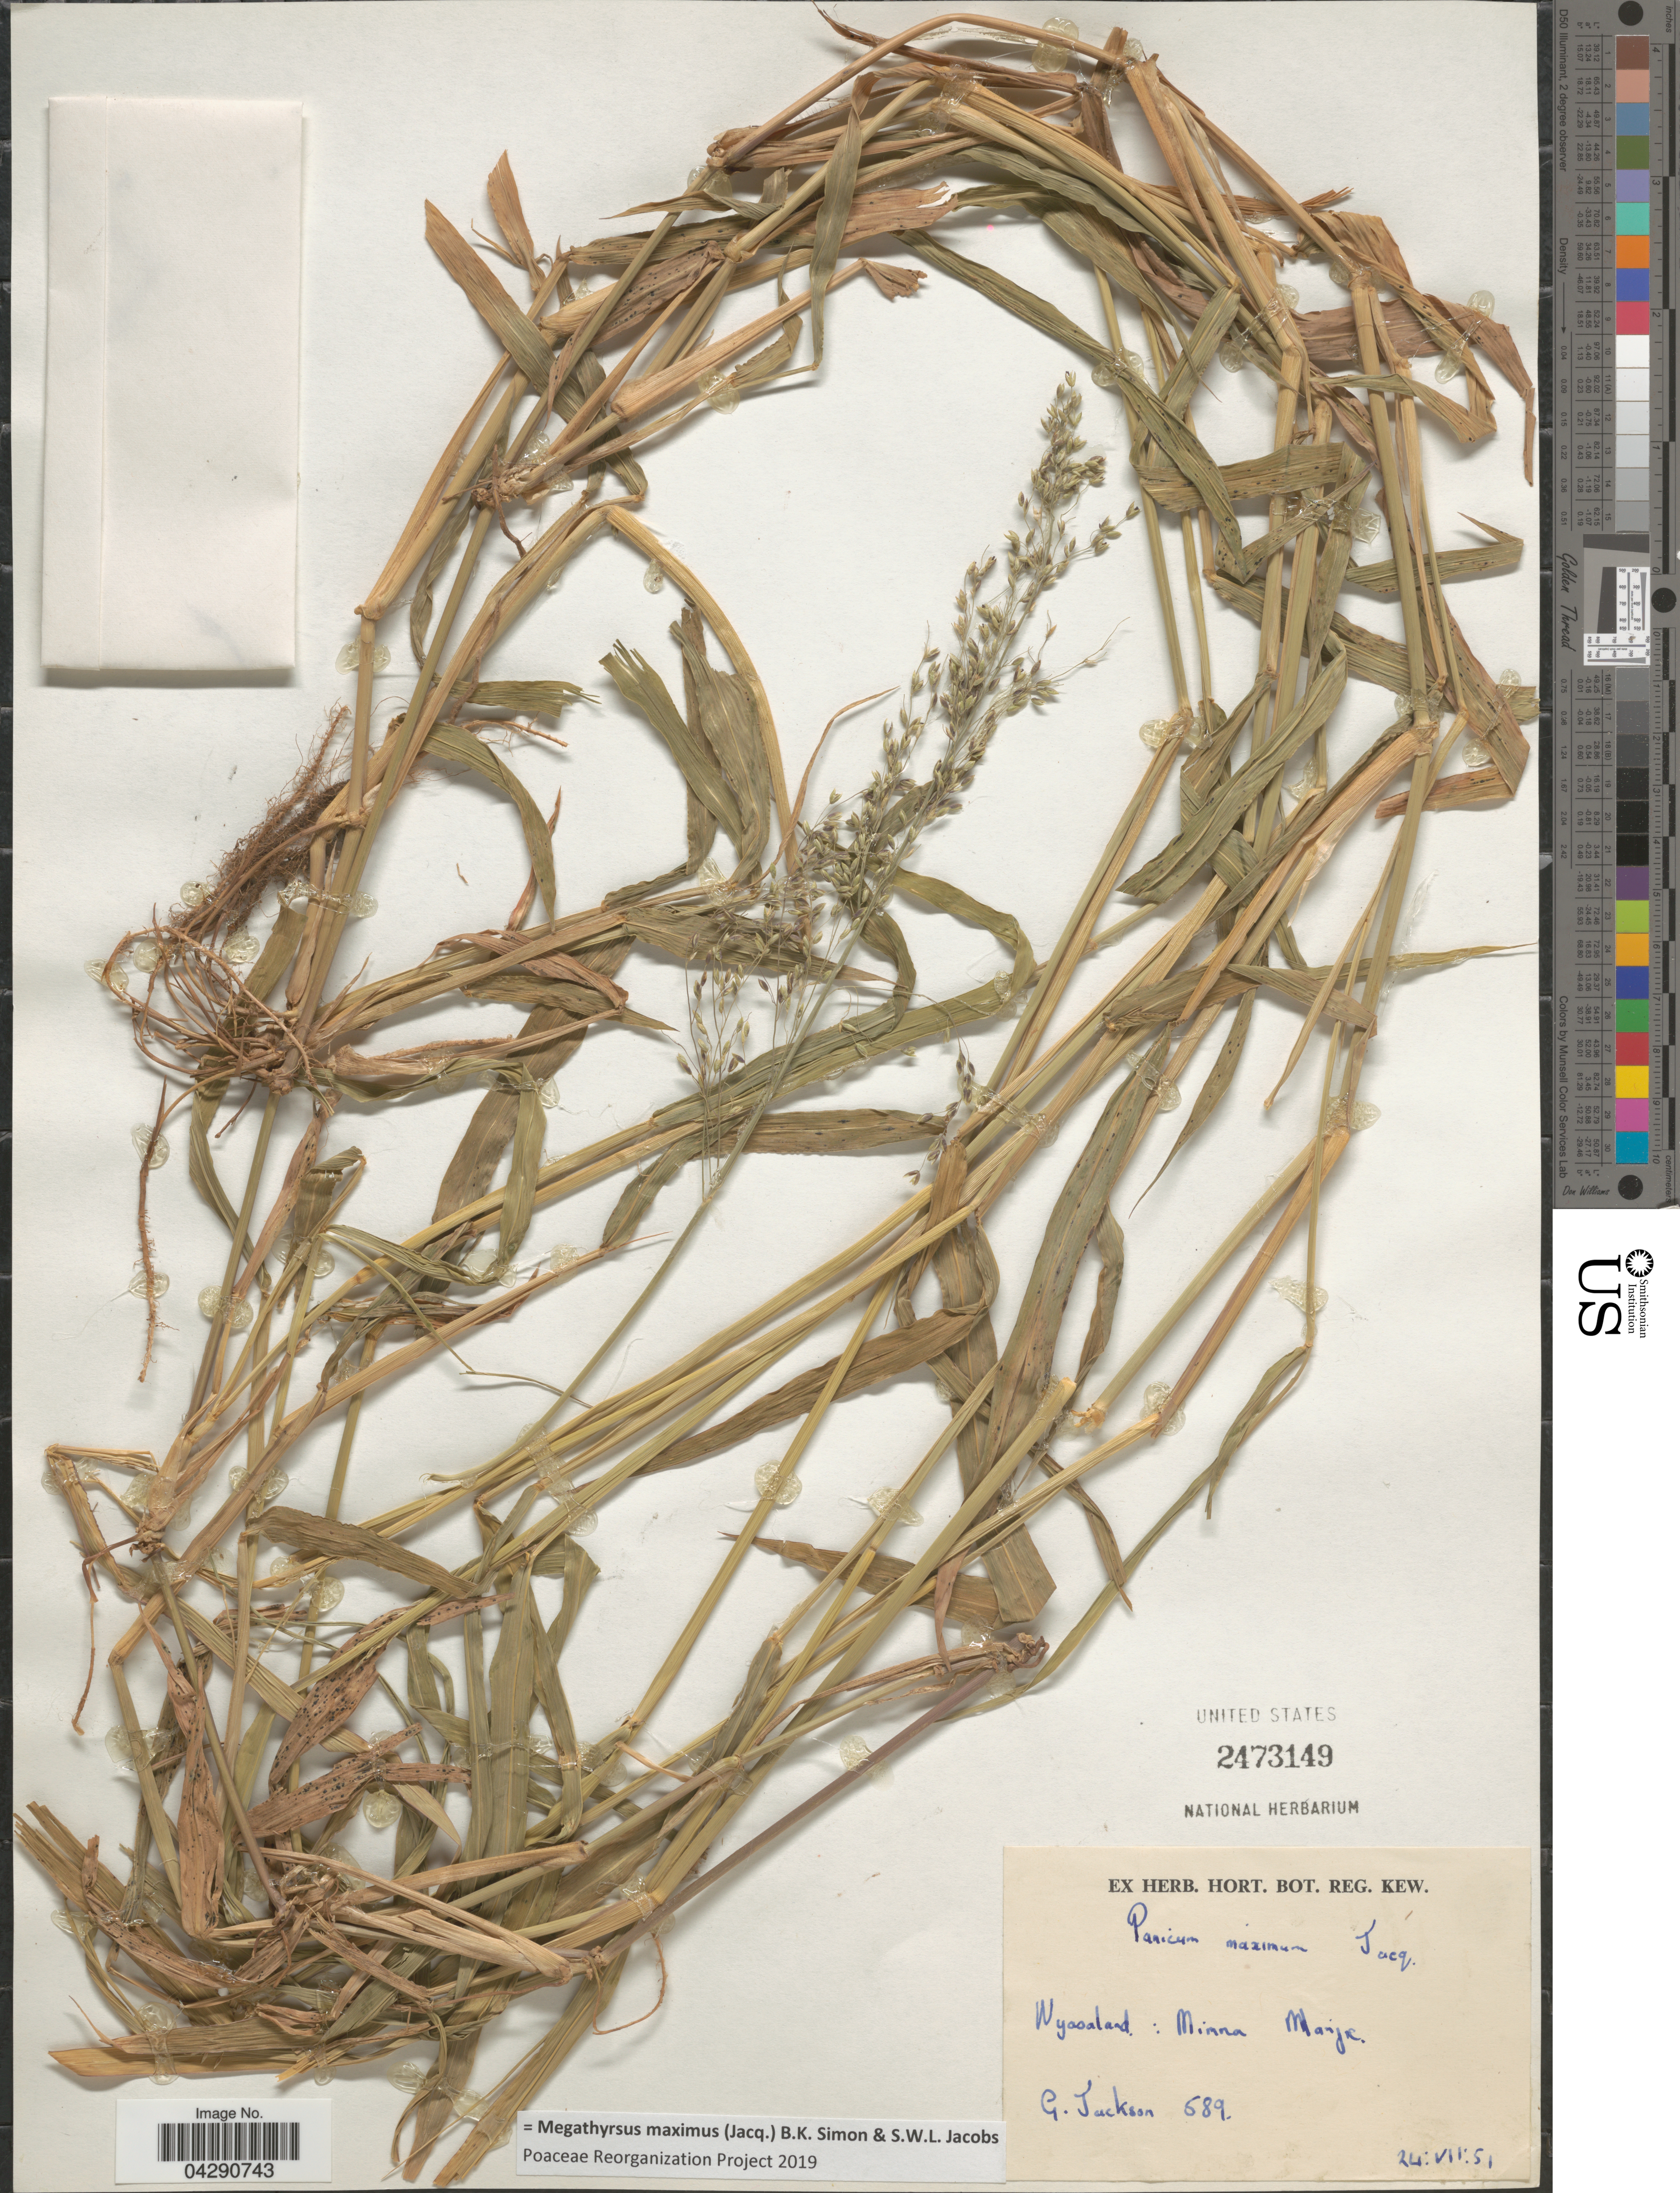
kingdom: Plantae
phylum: Tracheophyta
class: Liliopsida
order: Poales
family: Poaceae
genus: Megathyrsus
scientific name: Megathyrsus maximus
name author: (Jacq.) B.K. Simon & S.W.L. Jacobs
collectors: G. Jackson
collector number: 589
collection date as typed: Transcribed d/m/y: 24/7/51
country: Malawi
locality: Nyasaland: Mimna Mlanje.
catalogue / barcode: US 2473149